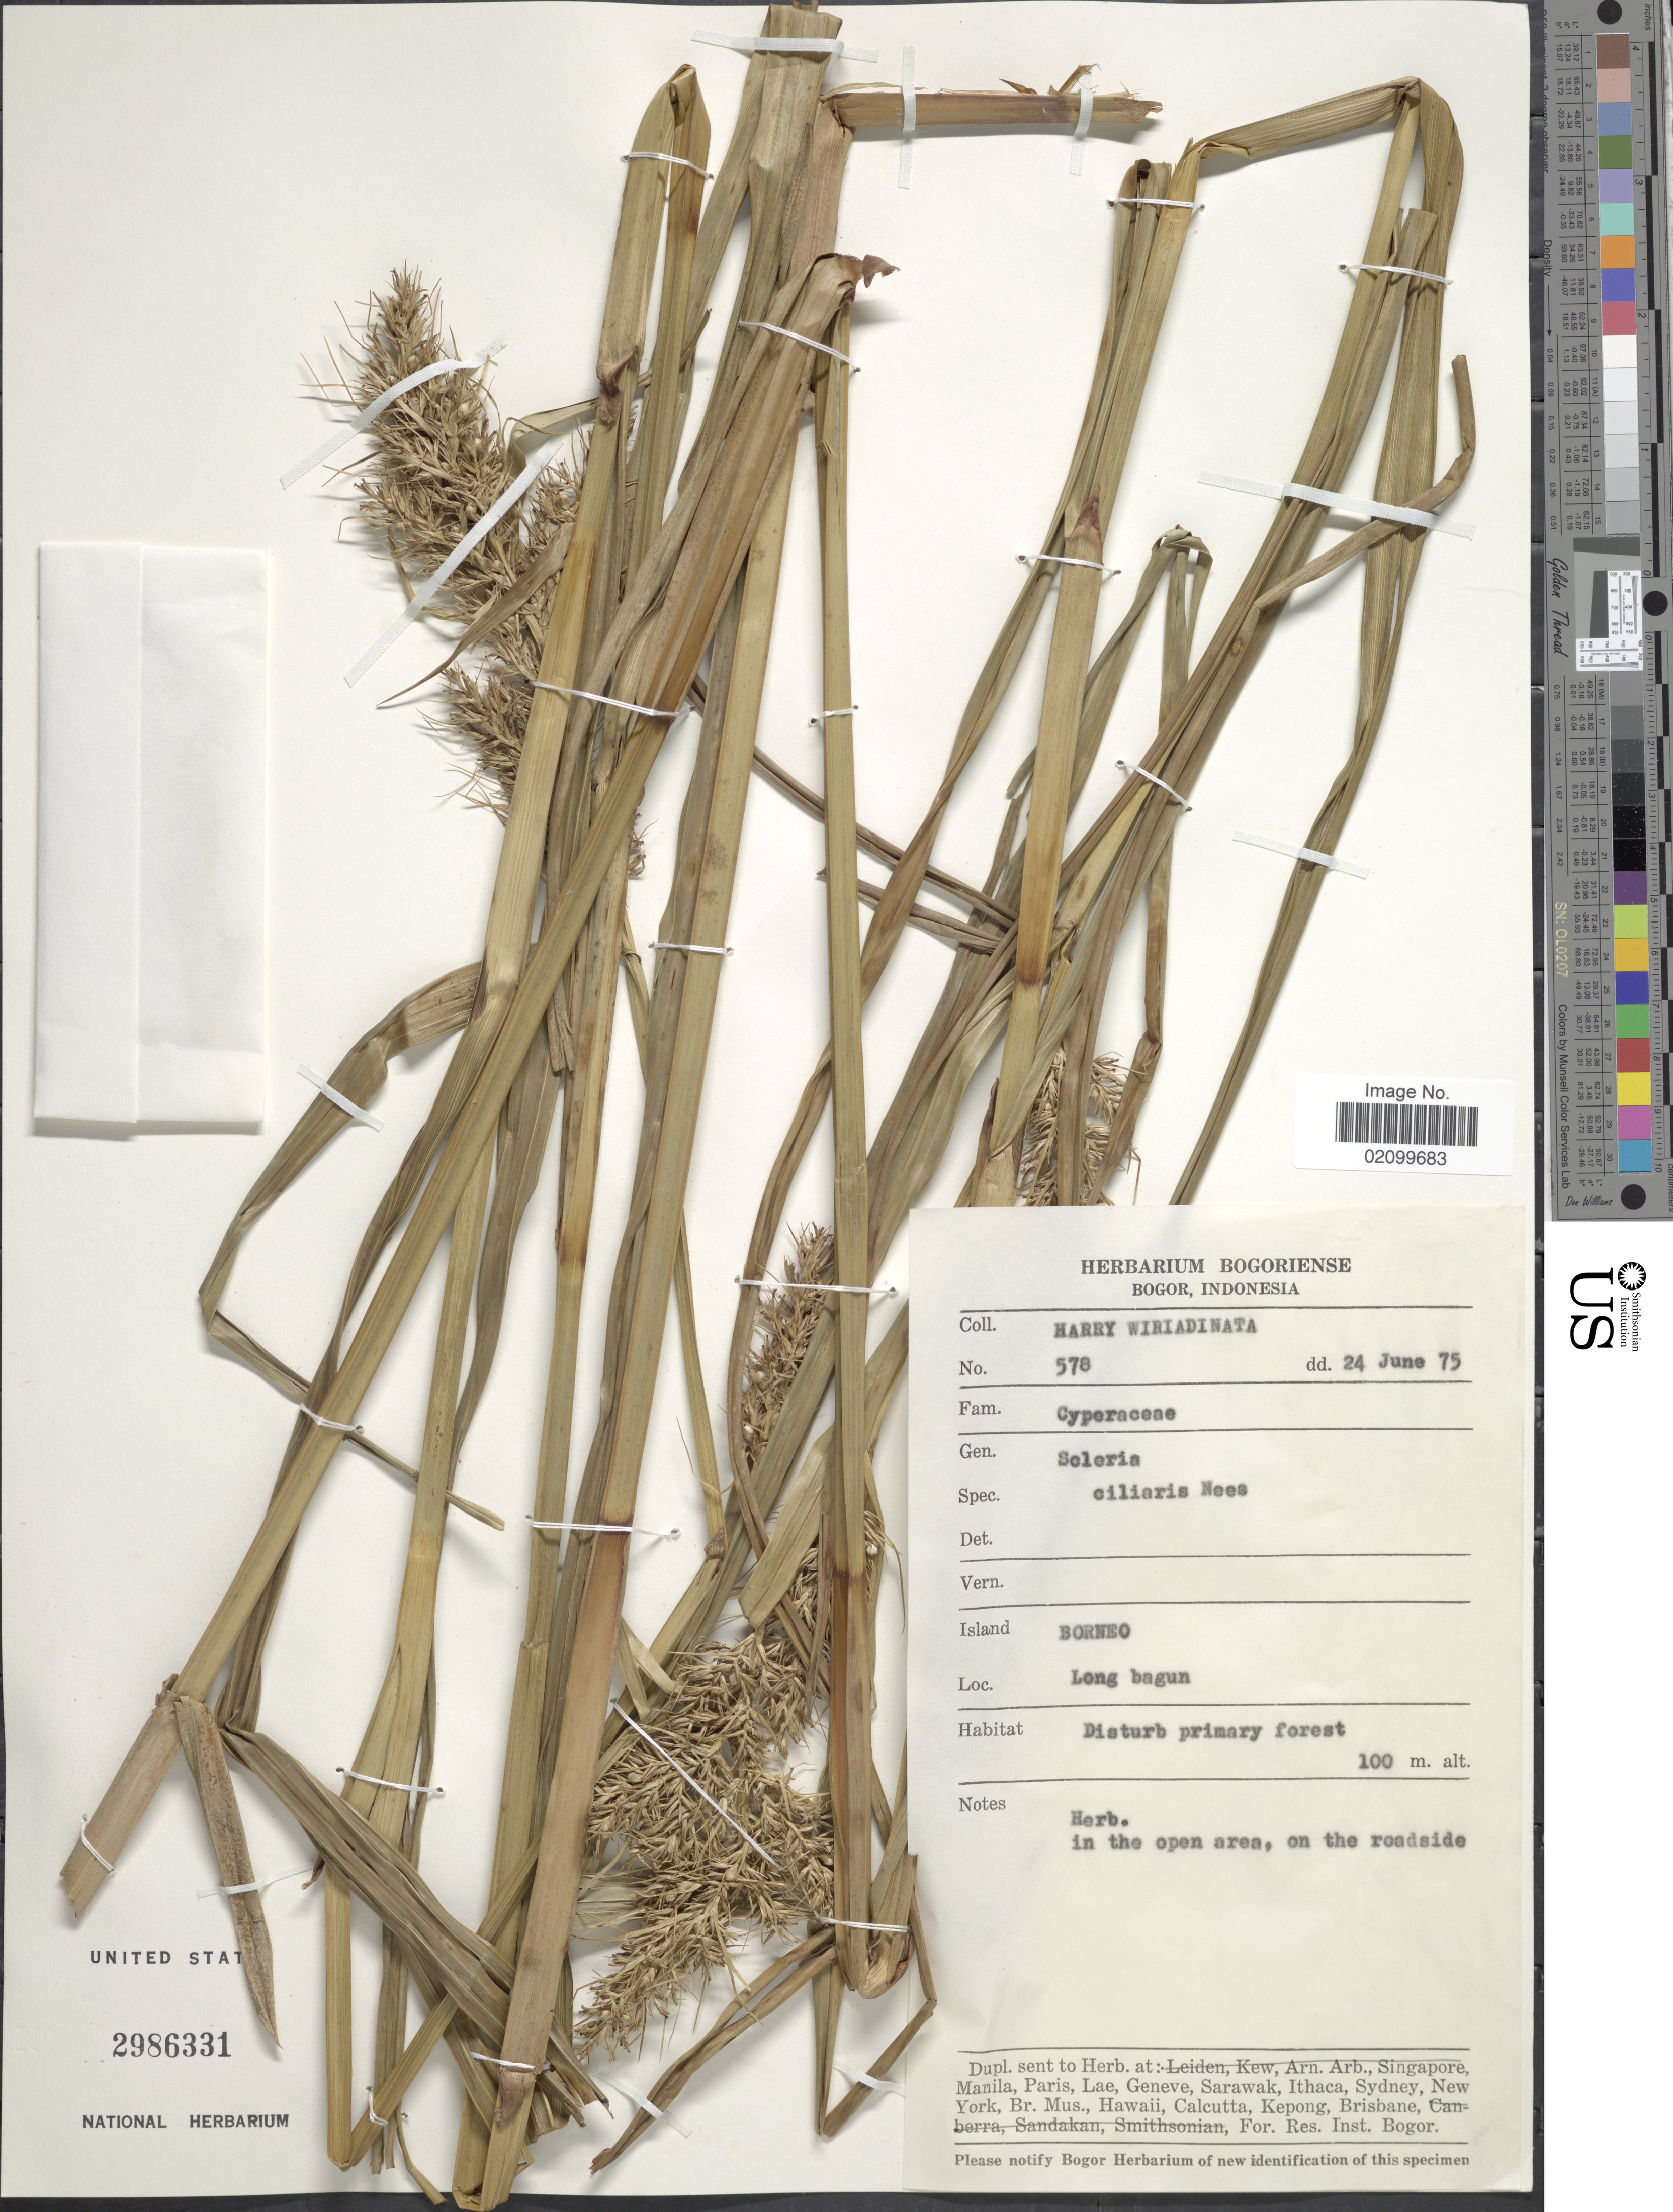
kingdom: Plantae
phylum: Tracheophyta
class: Liliopsida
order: Poales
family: Cyperaceae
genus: Scleria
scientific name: Scleria ciliaris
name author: Nees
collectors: H. Wiriadinata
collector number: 578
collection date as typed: Transcribed d/m/y: 24/6/75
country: Indonesia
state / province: Kalimantan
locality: Borneo, Long bagun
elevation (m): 100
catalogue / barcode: US 2986331